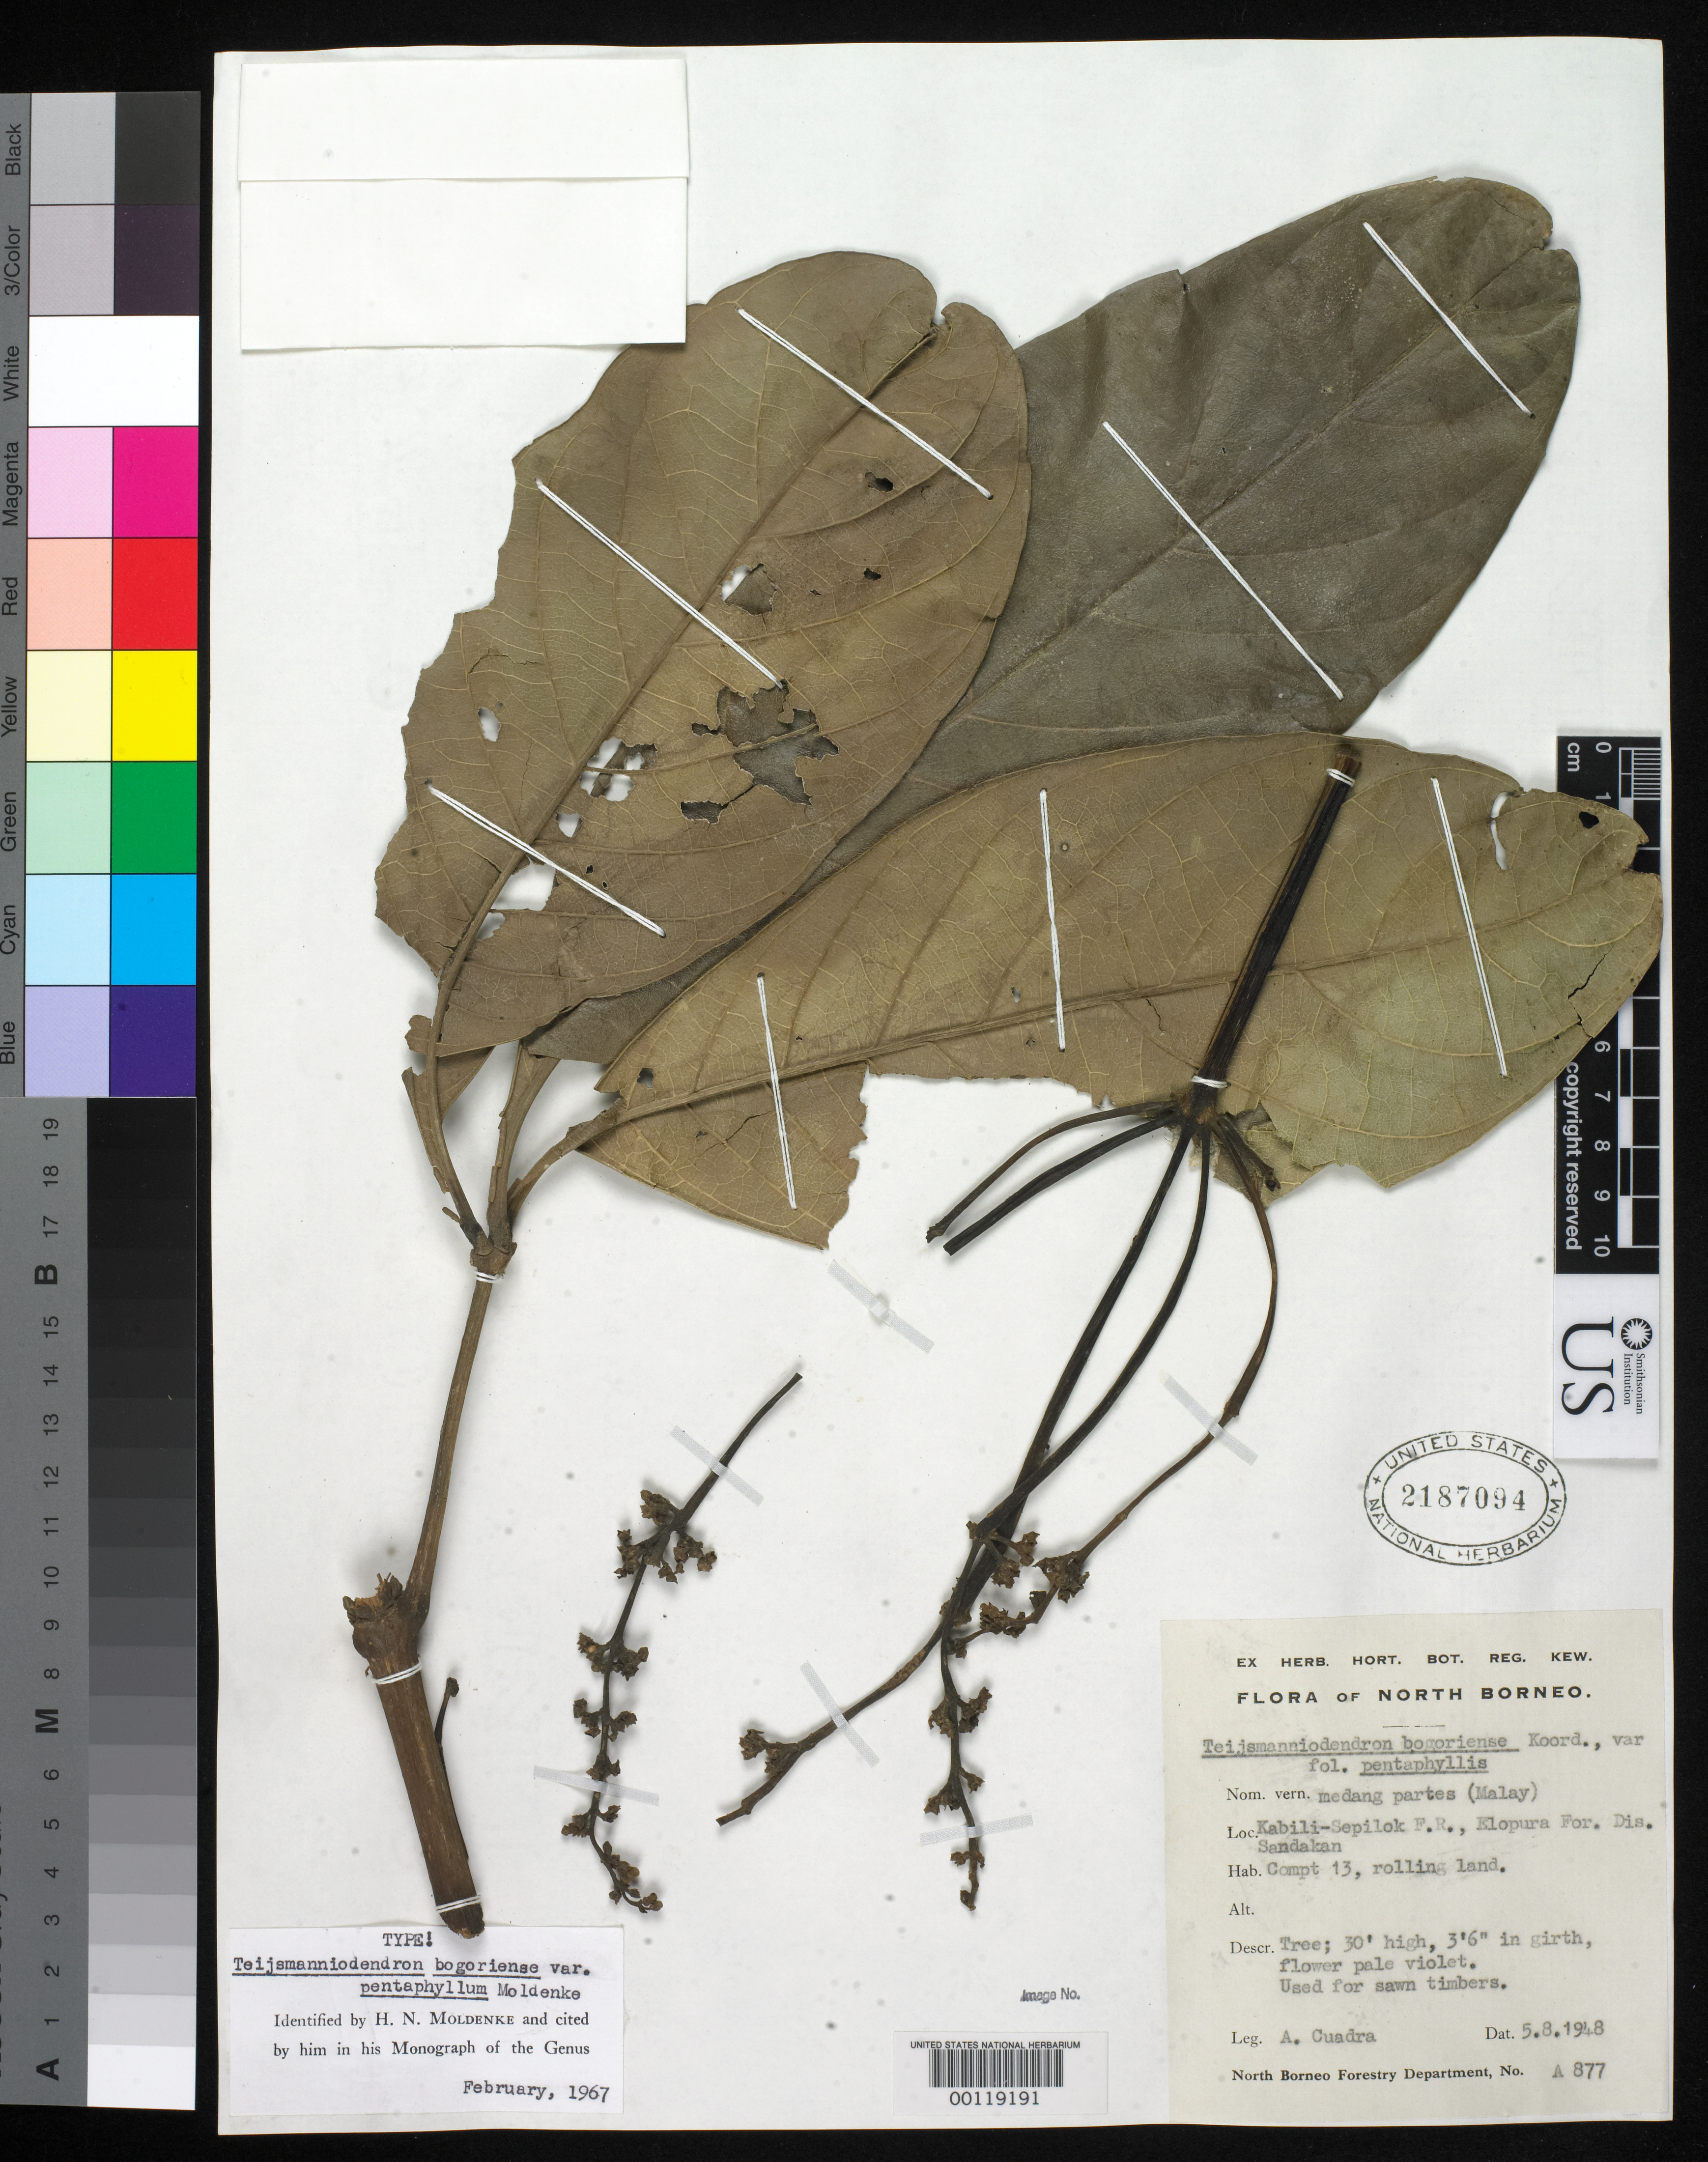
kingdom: Plantae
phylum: Tracheophyta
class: Magnoliopsida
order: Lamiales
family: Lamiaceae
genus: Teijsmanniodendron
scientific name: Teijsmanniodendron bogoriense var. pentaphyllum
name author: Moldenke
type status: Holotype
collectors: A. Cuadra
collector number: A 877 (Forestry Dept. No.)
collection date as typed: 05 Aug 1948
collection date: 1948-08-05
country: Malaysia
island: Borneo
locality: Kabili-Sepilak.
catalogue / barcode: US 2187094